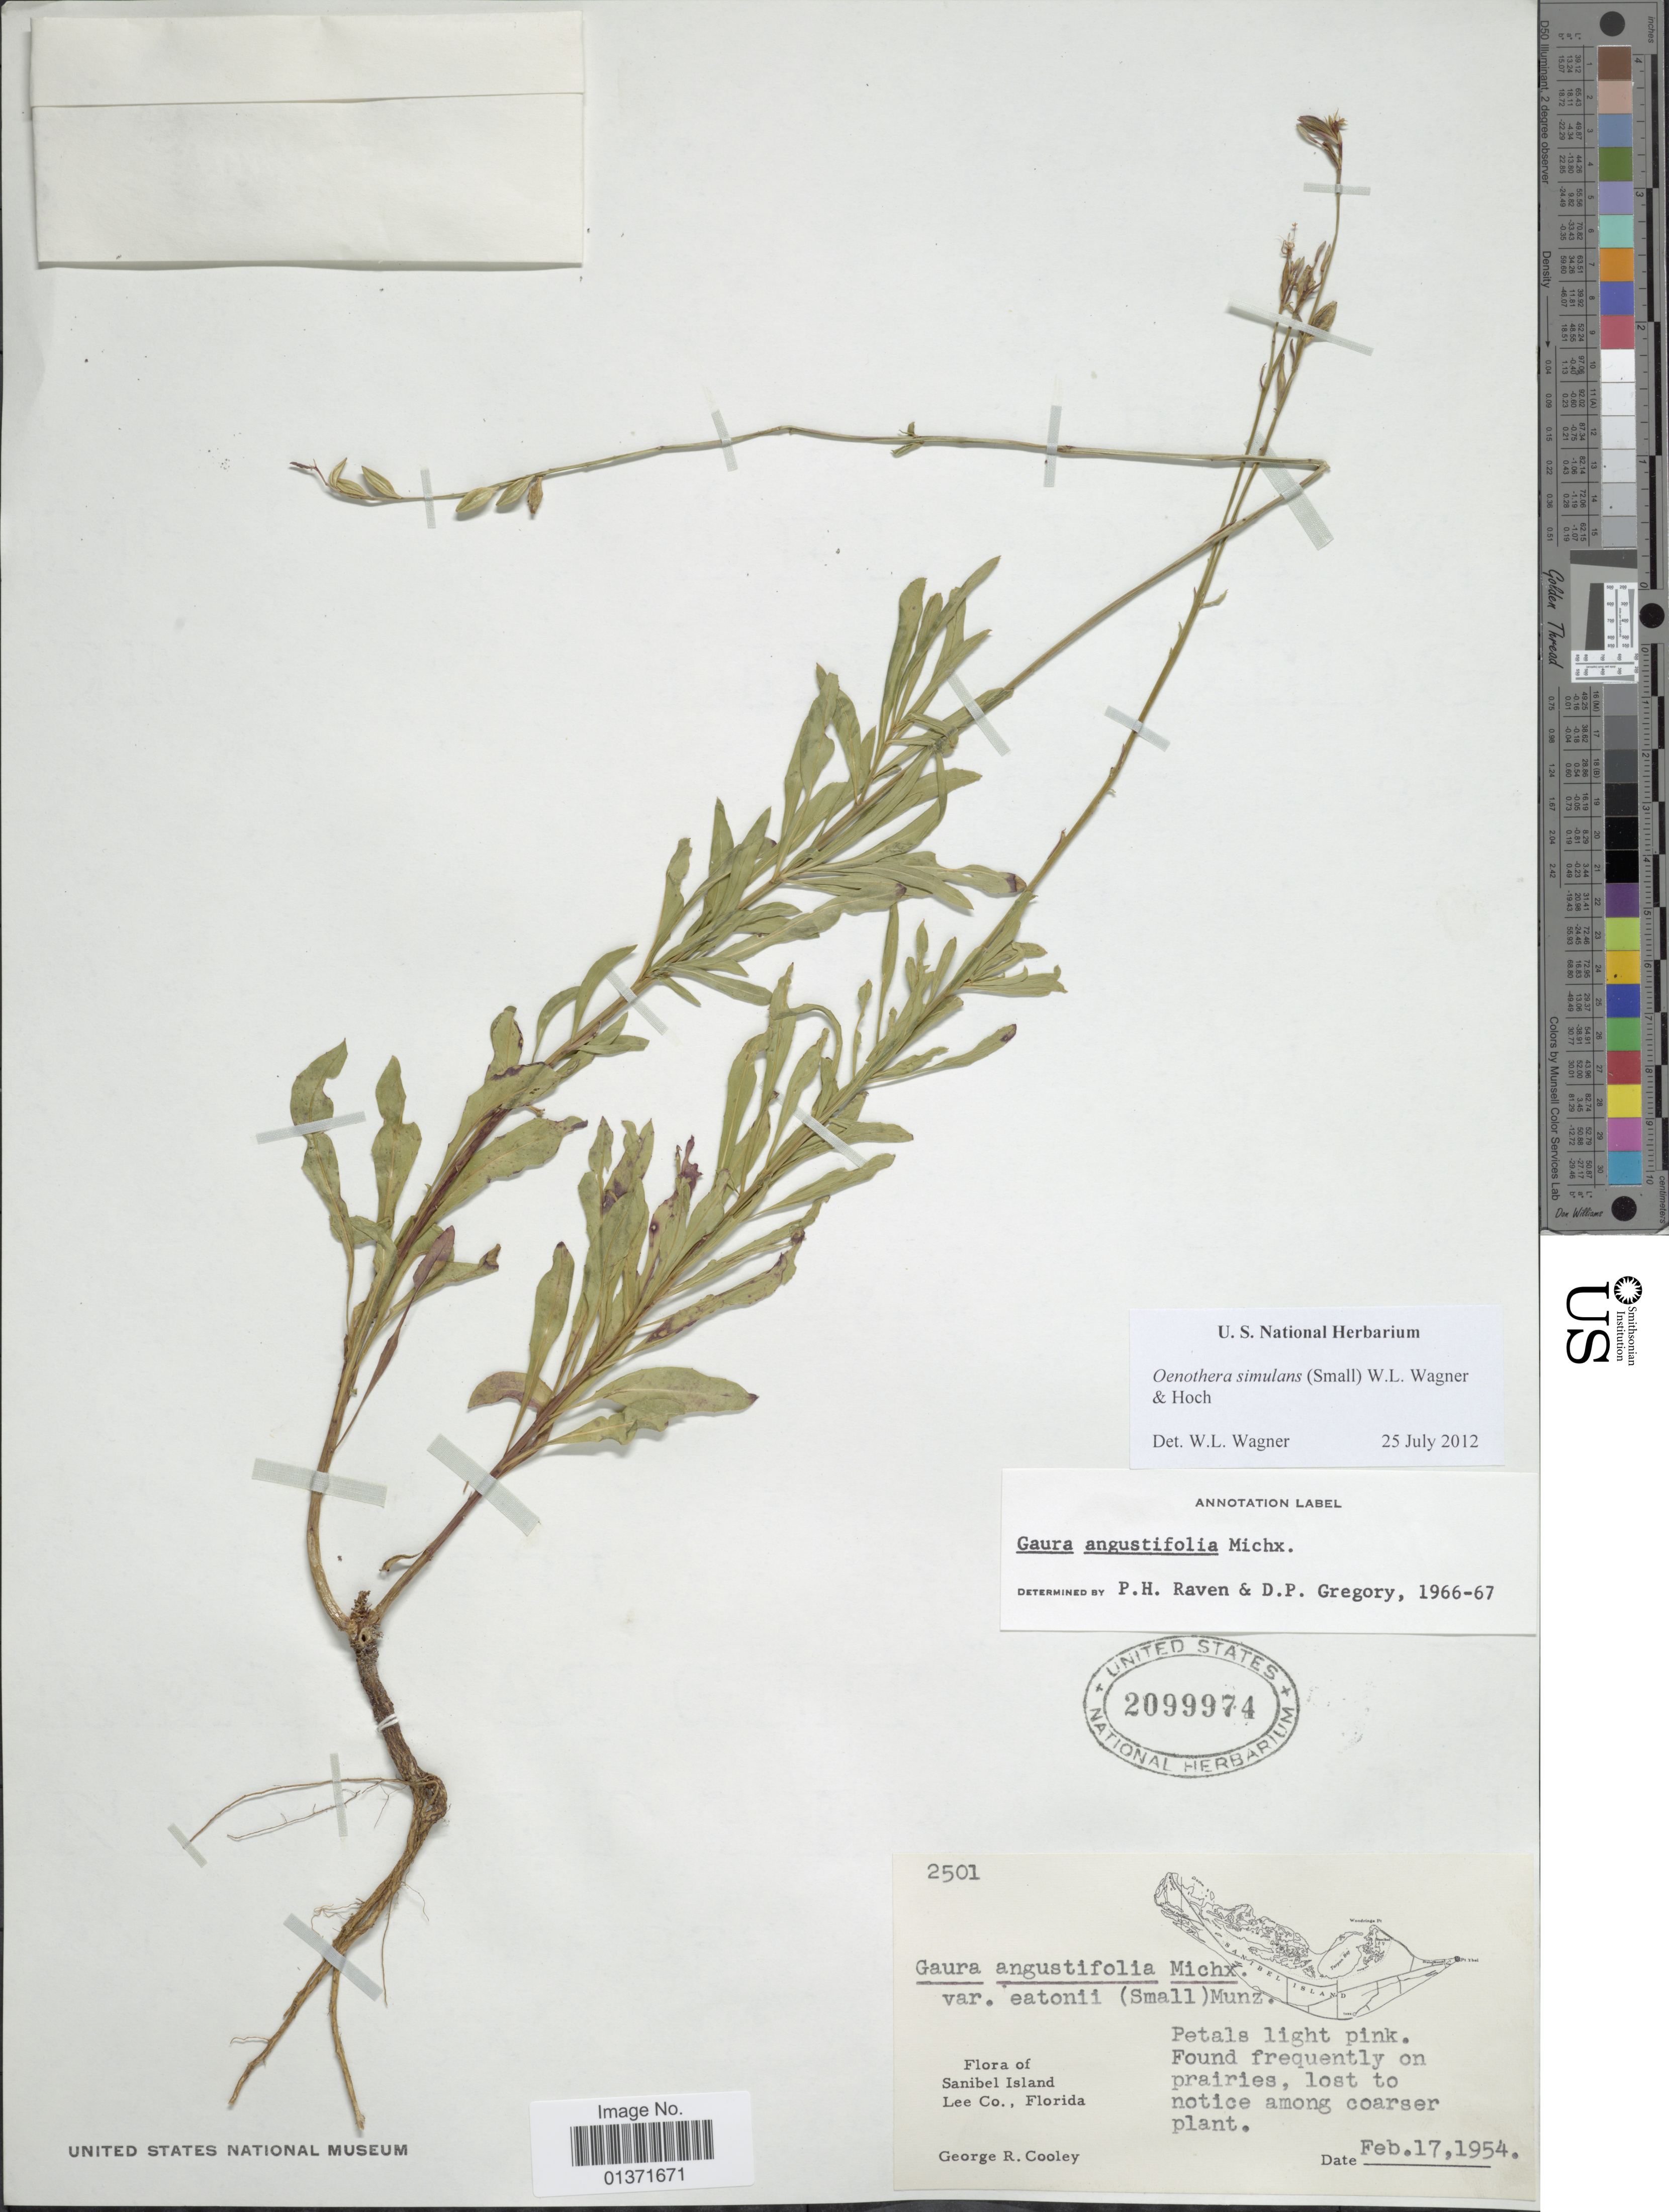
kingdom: Plantae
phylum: Tracheophyta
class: Magnoliopsida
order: Myrtales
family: Onagraceae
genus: Oenothera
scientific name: Oenothera simulans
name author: Michx.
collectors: G. R. Cooley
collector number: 2501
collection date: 1954-02-17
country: United States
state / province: Florida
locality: Sanibel Island, Lee Co., Florida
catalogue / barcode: US 2099974